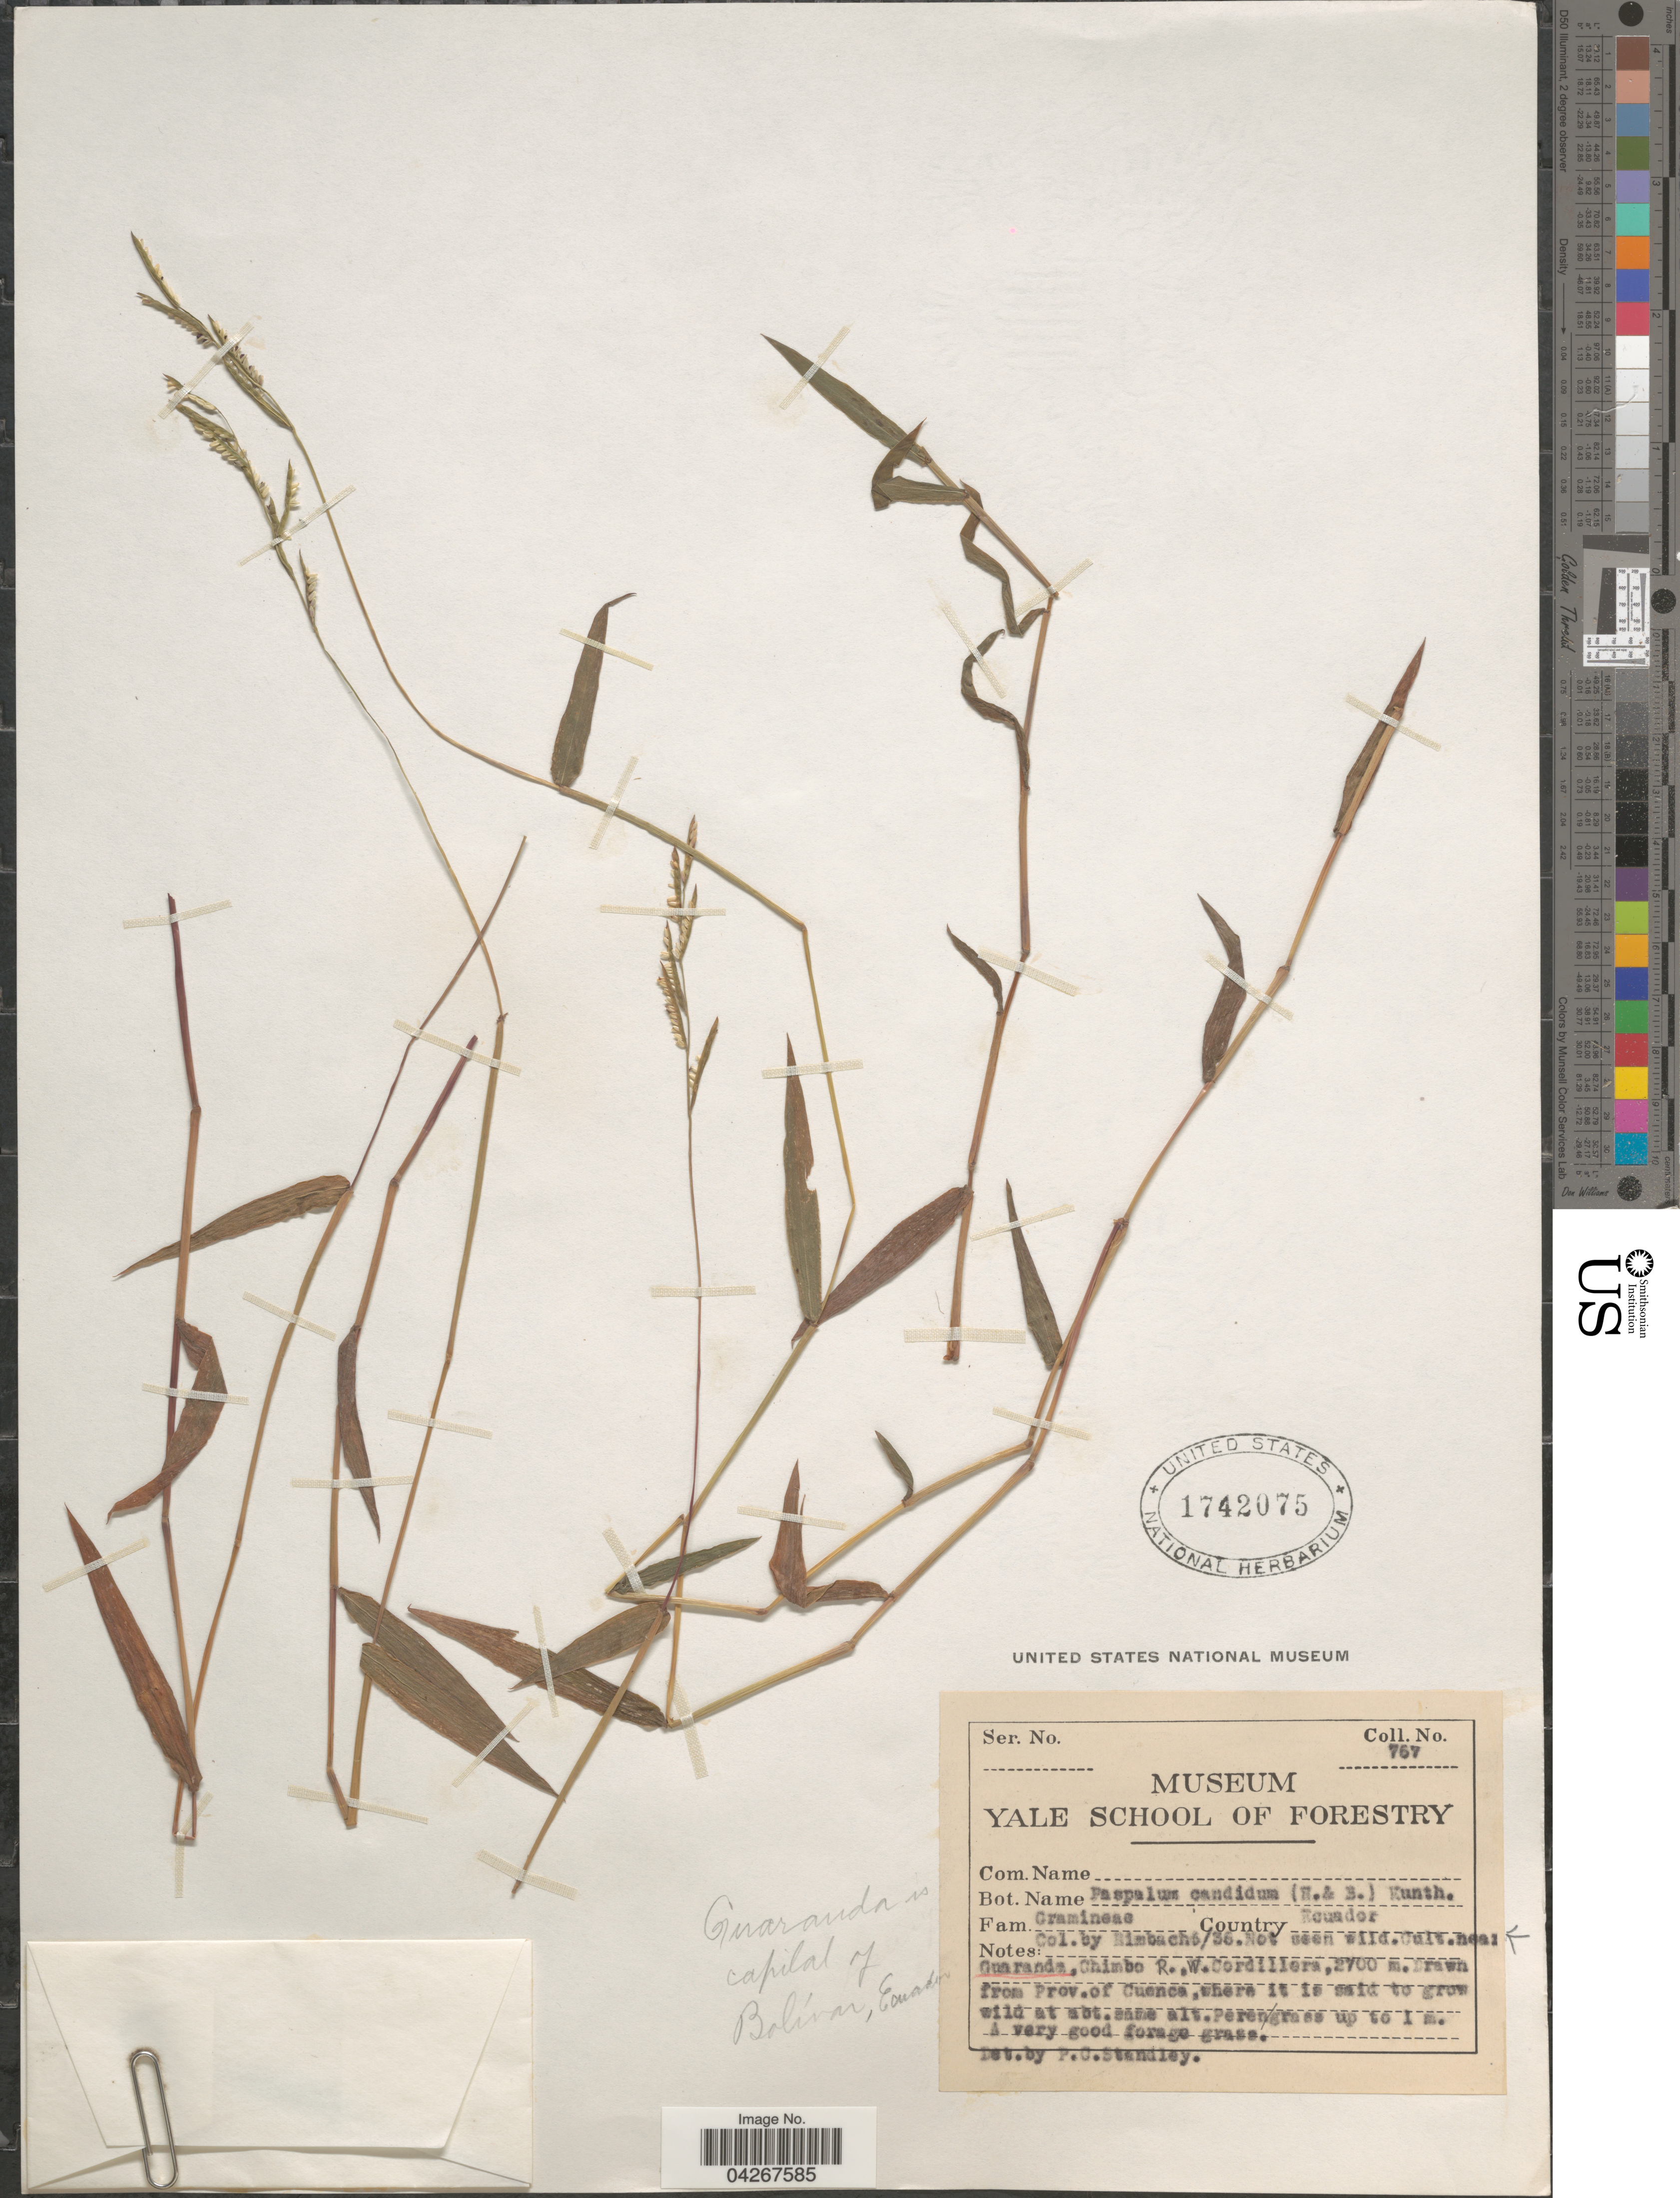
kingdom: Plantae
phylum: Tracheophyta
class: Liliopsida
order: Poales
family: Poaceae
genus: Paspalum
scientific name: Paspalum candidum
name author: (Humb. & Bonpl. ex Fleugge) Kunth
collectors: Rimbach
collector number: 767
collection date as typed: Transcribed d/m/y: /6/36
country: Ecuador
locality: Cult. near Guaranda, Chimbo R., W. Cordillera.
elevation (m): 2700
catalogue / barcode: US 1742075